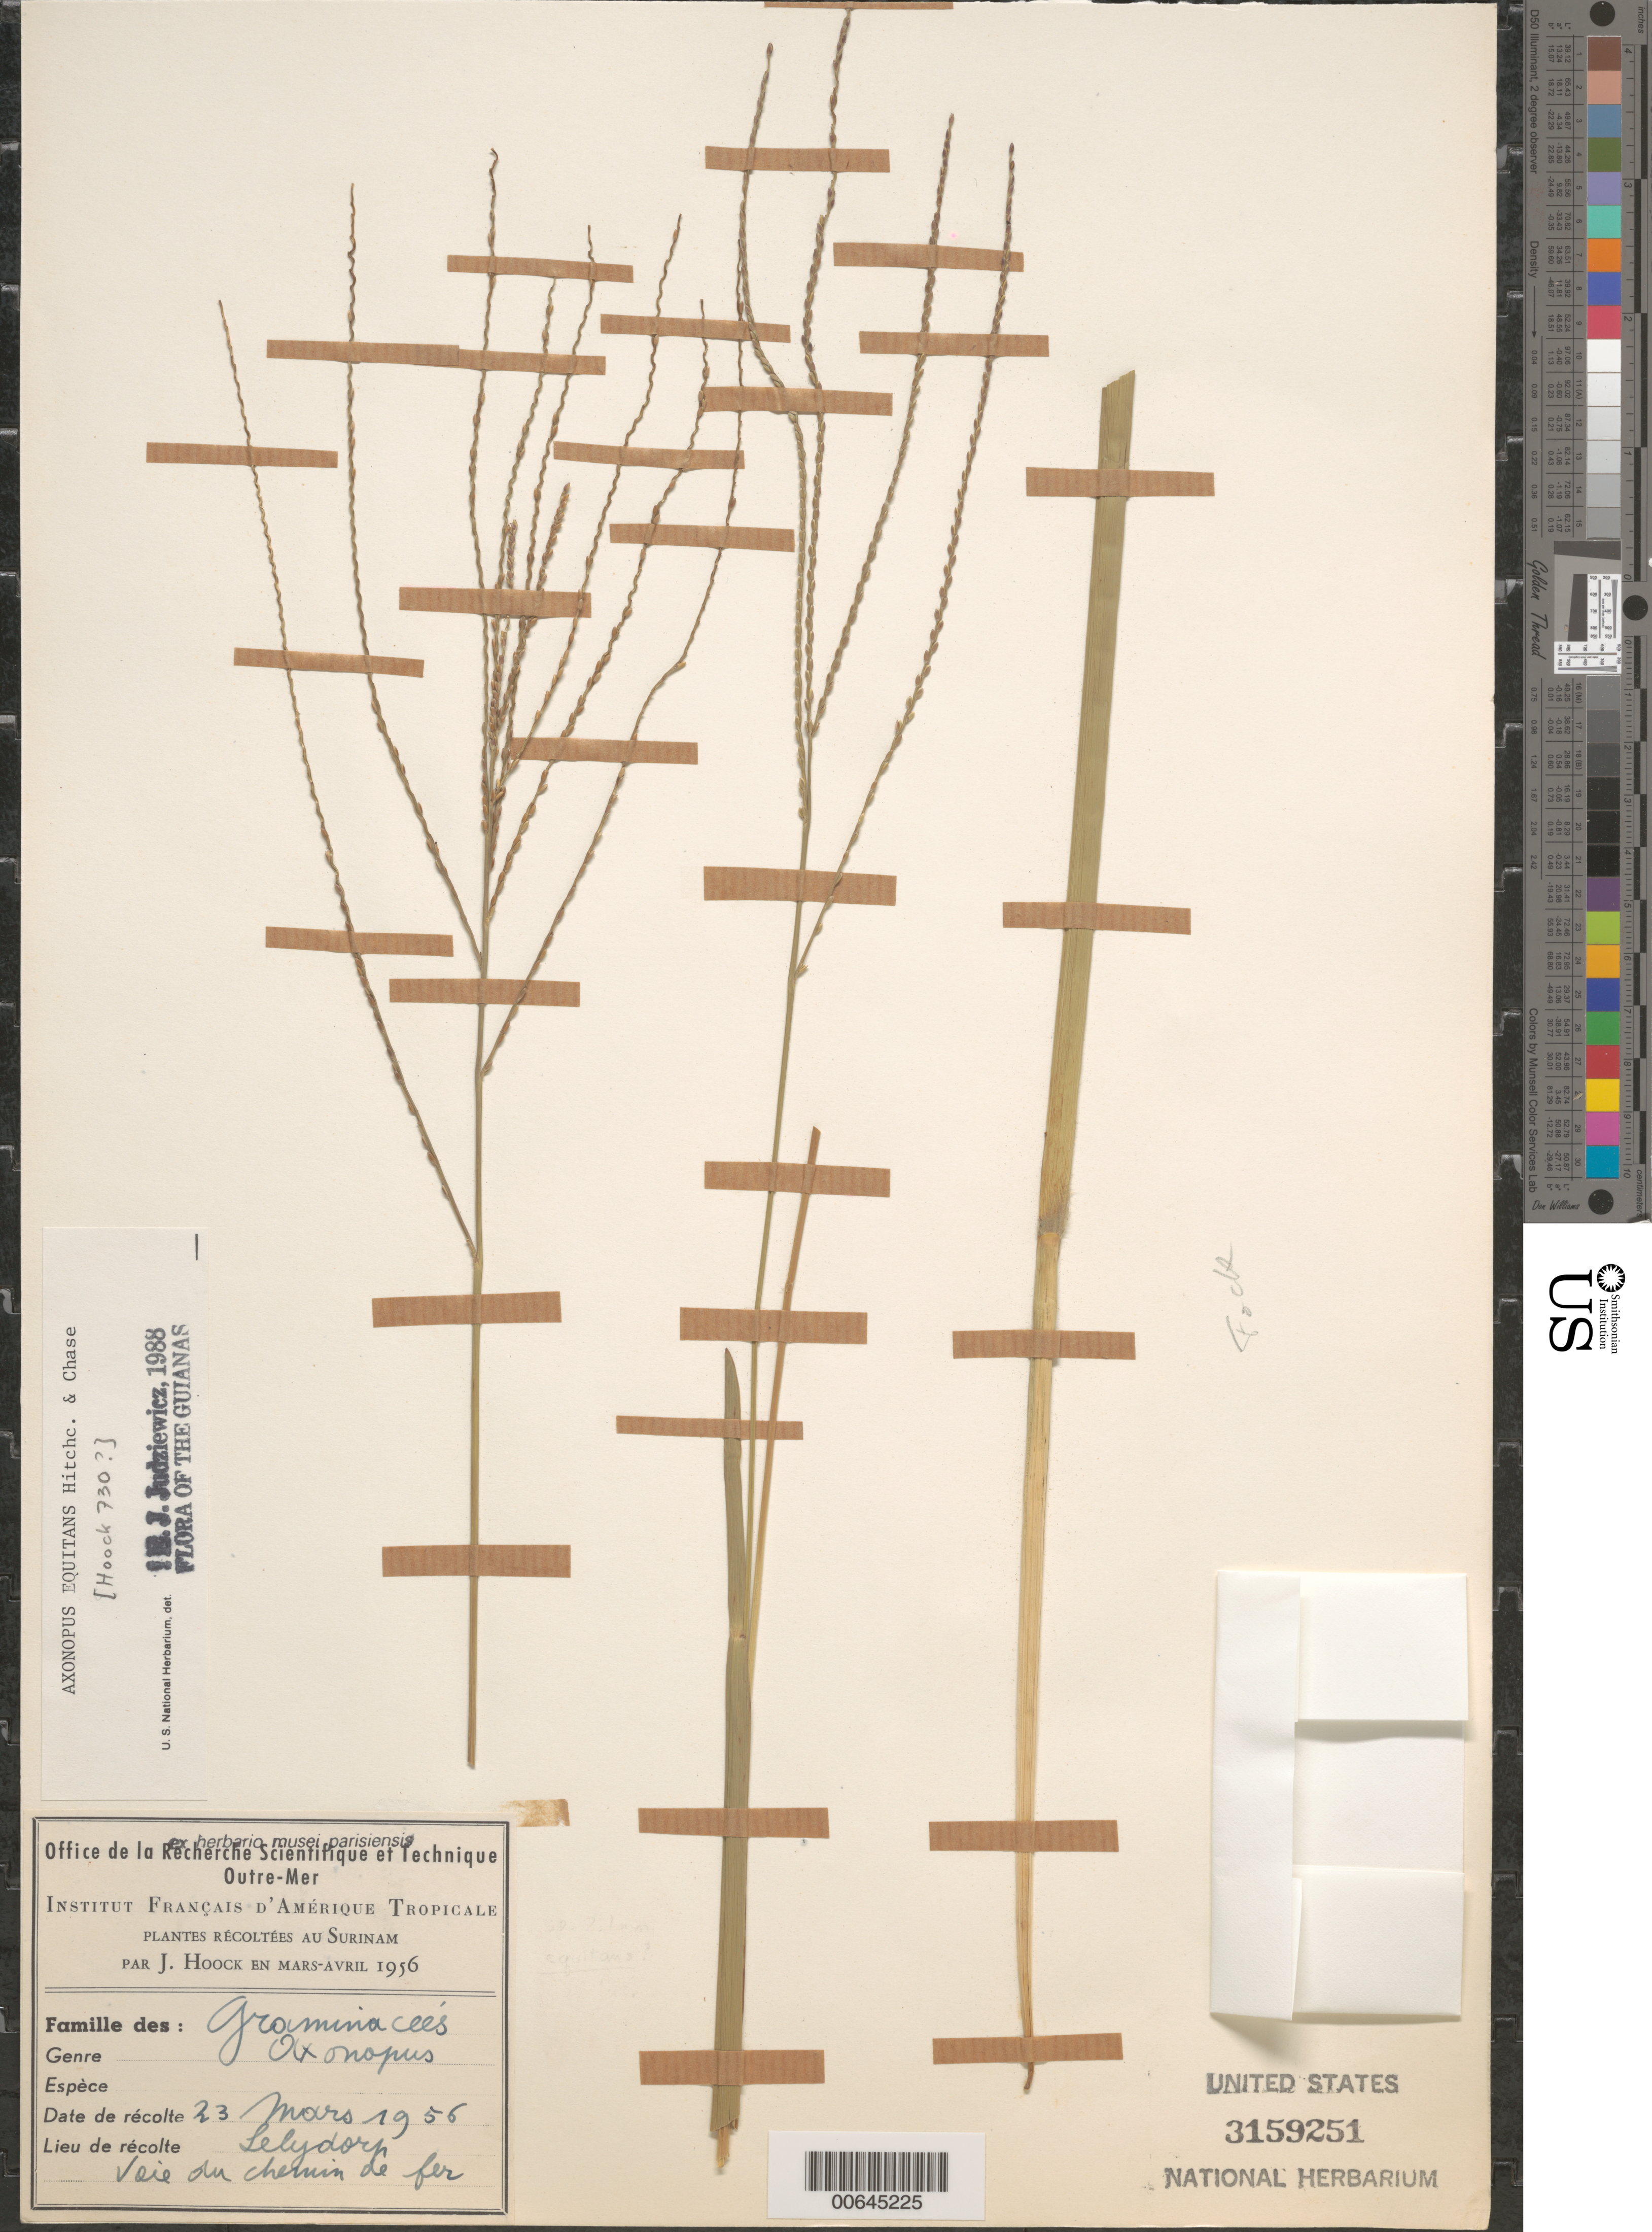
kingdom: Plantae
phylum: Tracheophyta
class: Liliopsida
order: Poales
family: Poaceae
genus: Axonopus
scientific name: Axonopus equitans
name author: Hitchc. & Chase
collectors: J. Hoock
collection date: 1956-03-23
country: Suriname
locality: Lelydorp. Voie du chemin de fer.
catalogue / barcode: US 3159251